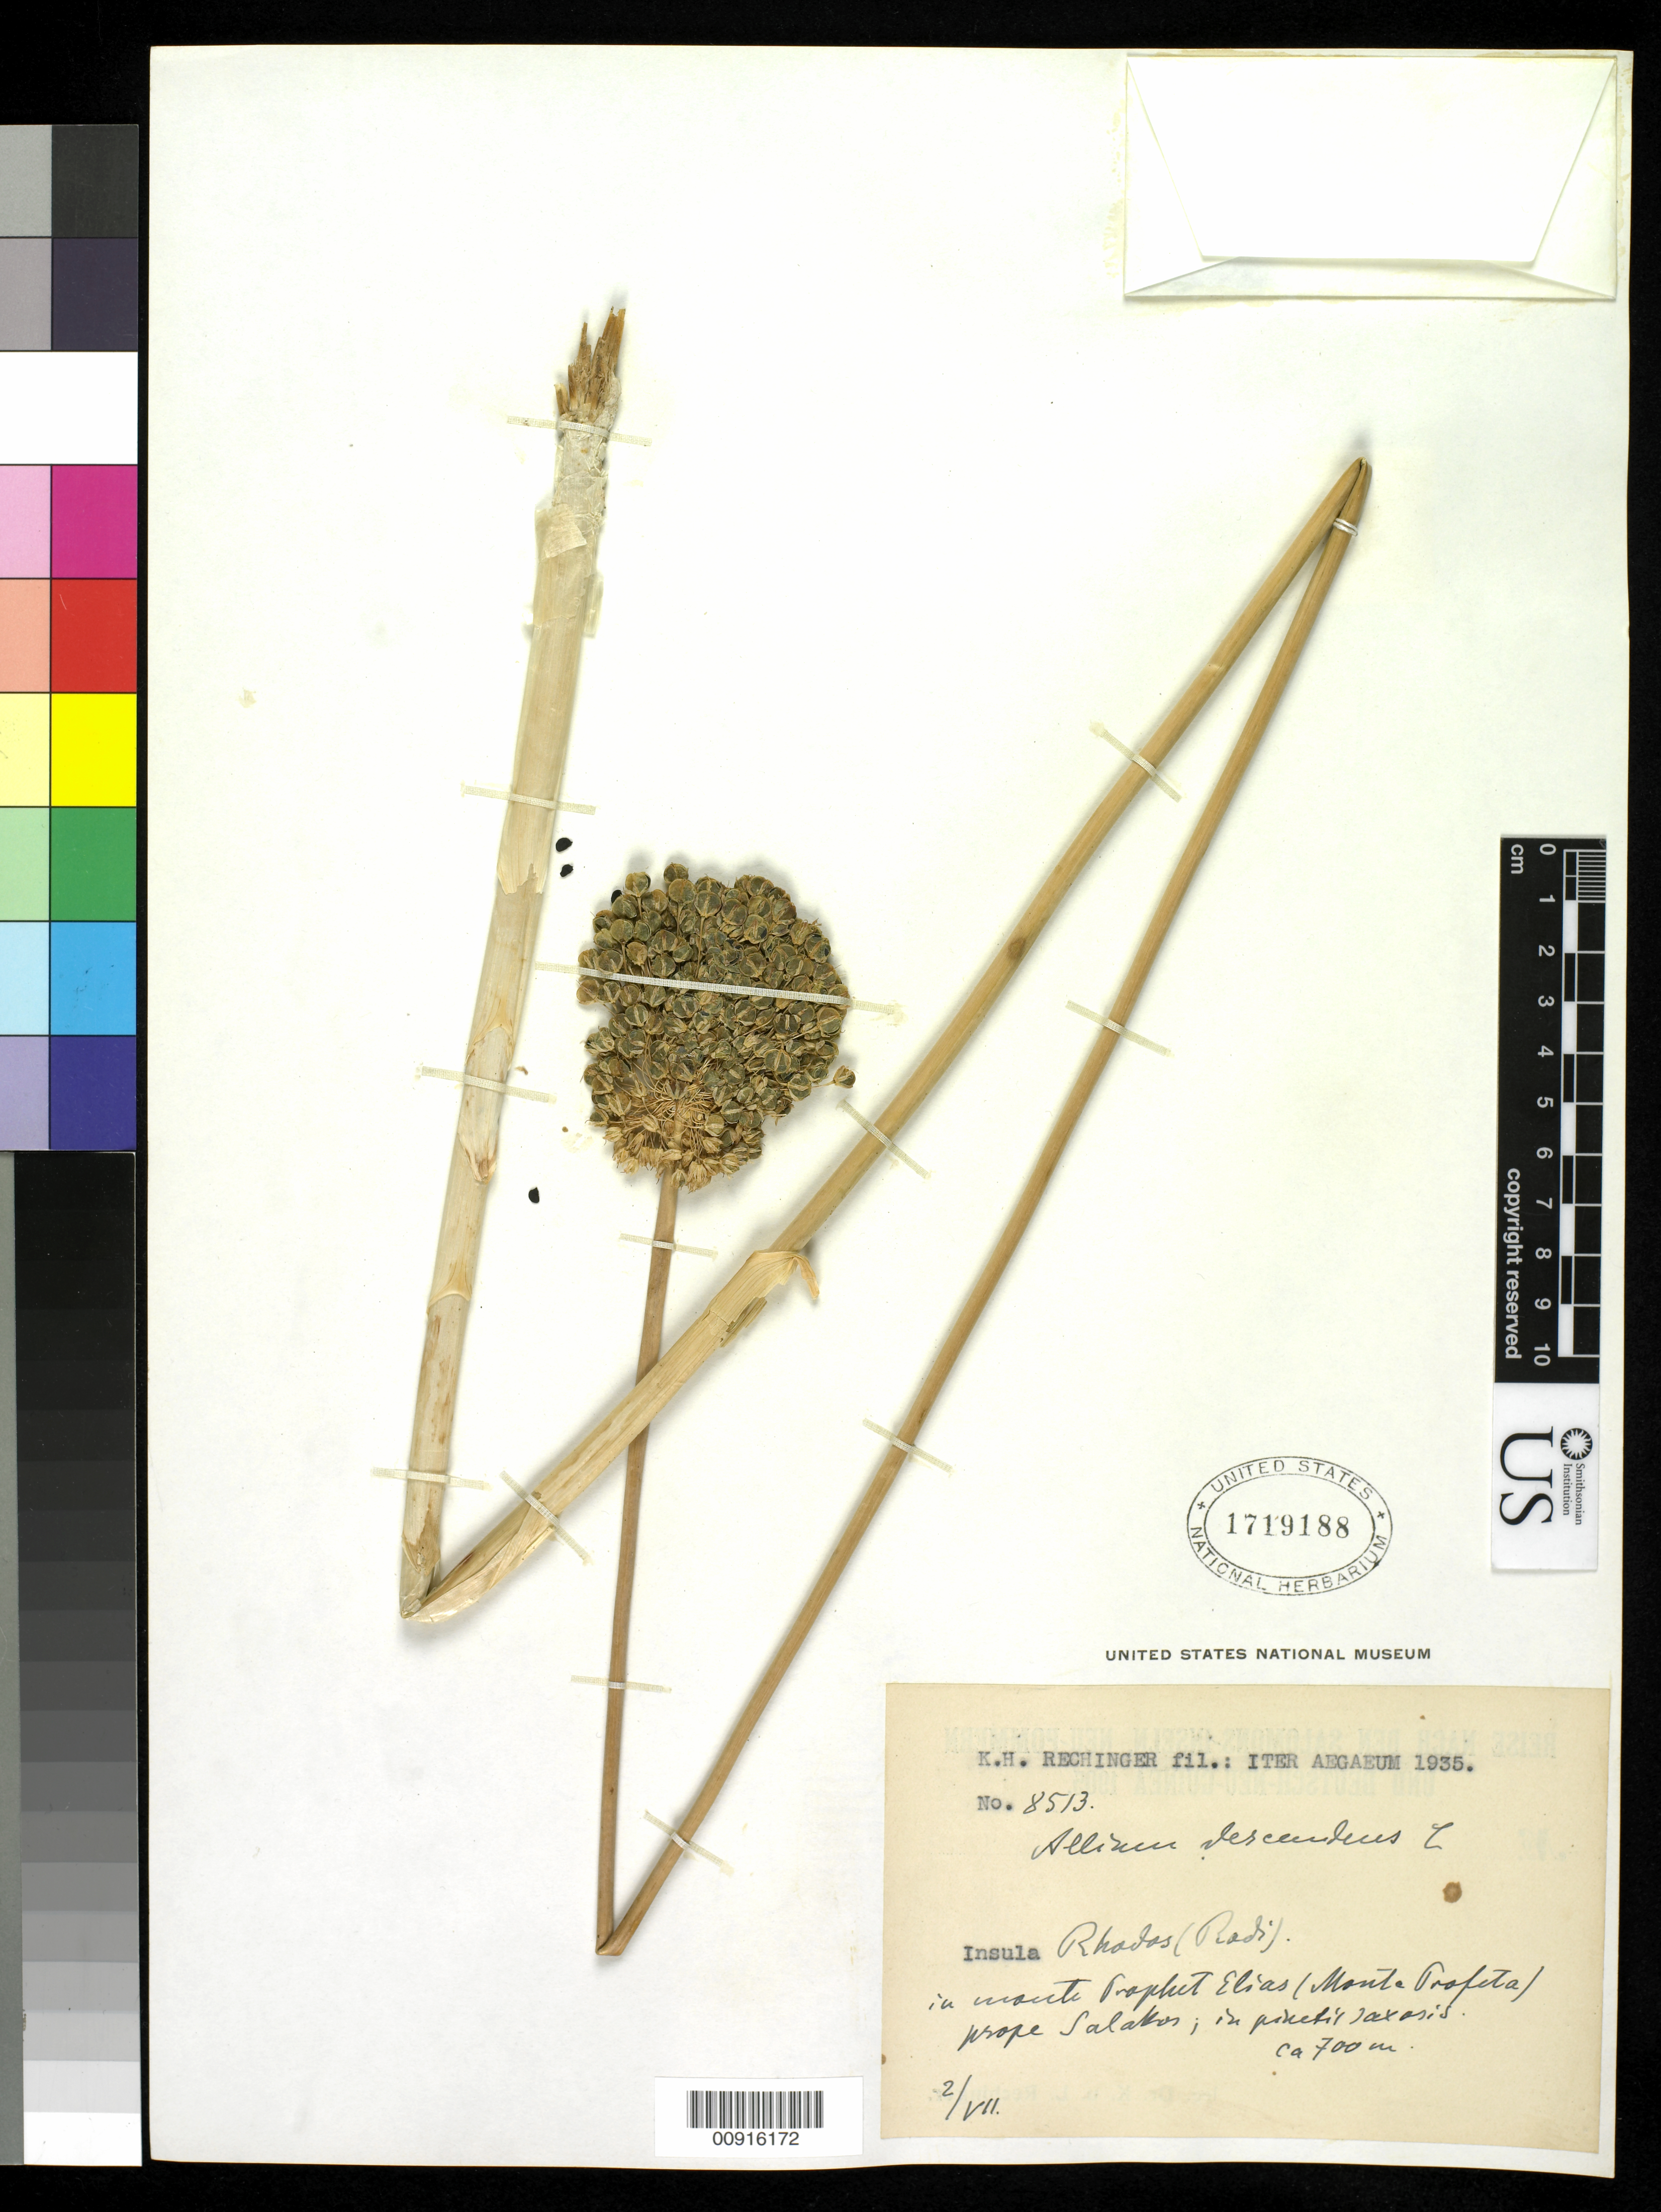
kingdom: Plantae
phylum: Tracheophyta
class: Liliopsida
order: Asparagales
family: Amaryllidaceae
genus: Allium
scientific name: Allium descendens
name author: L.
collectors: K. H. Rechinger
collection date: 1935-07-02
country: Greece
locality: Isula Rhodos in monte Prophet Elias (MOnte Profeta) prope Salakos, in ... taxoris ca 700 m.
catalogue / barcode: US 1719188